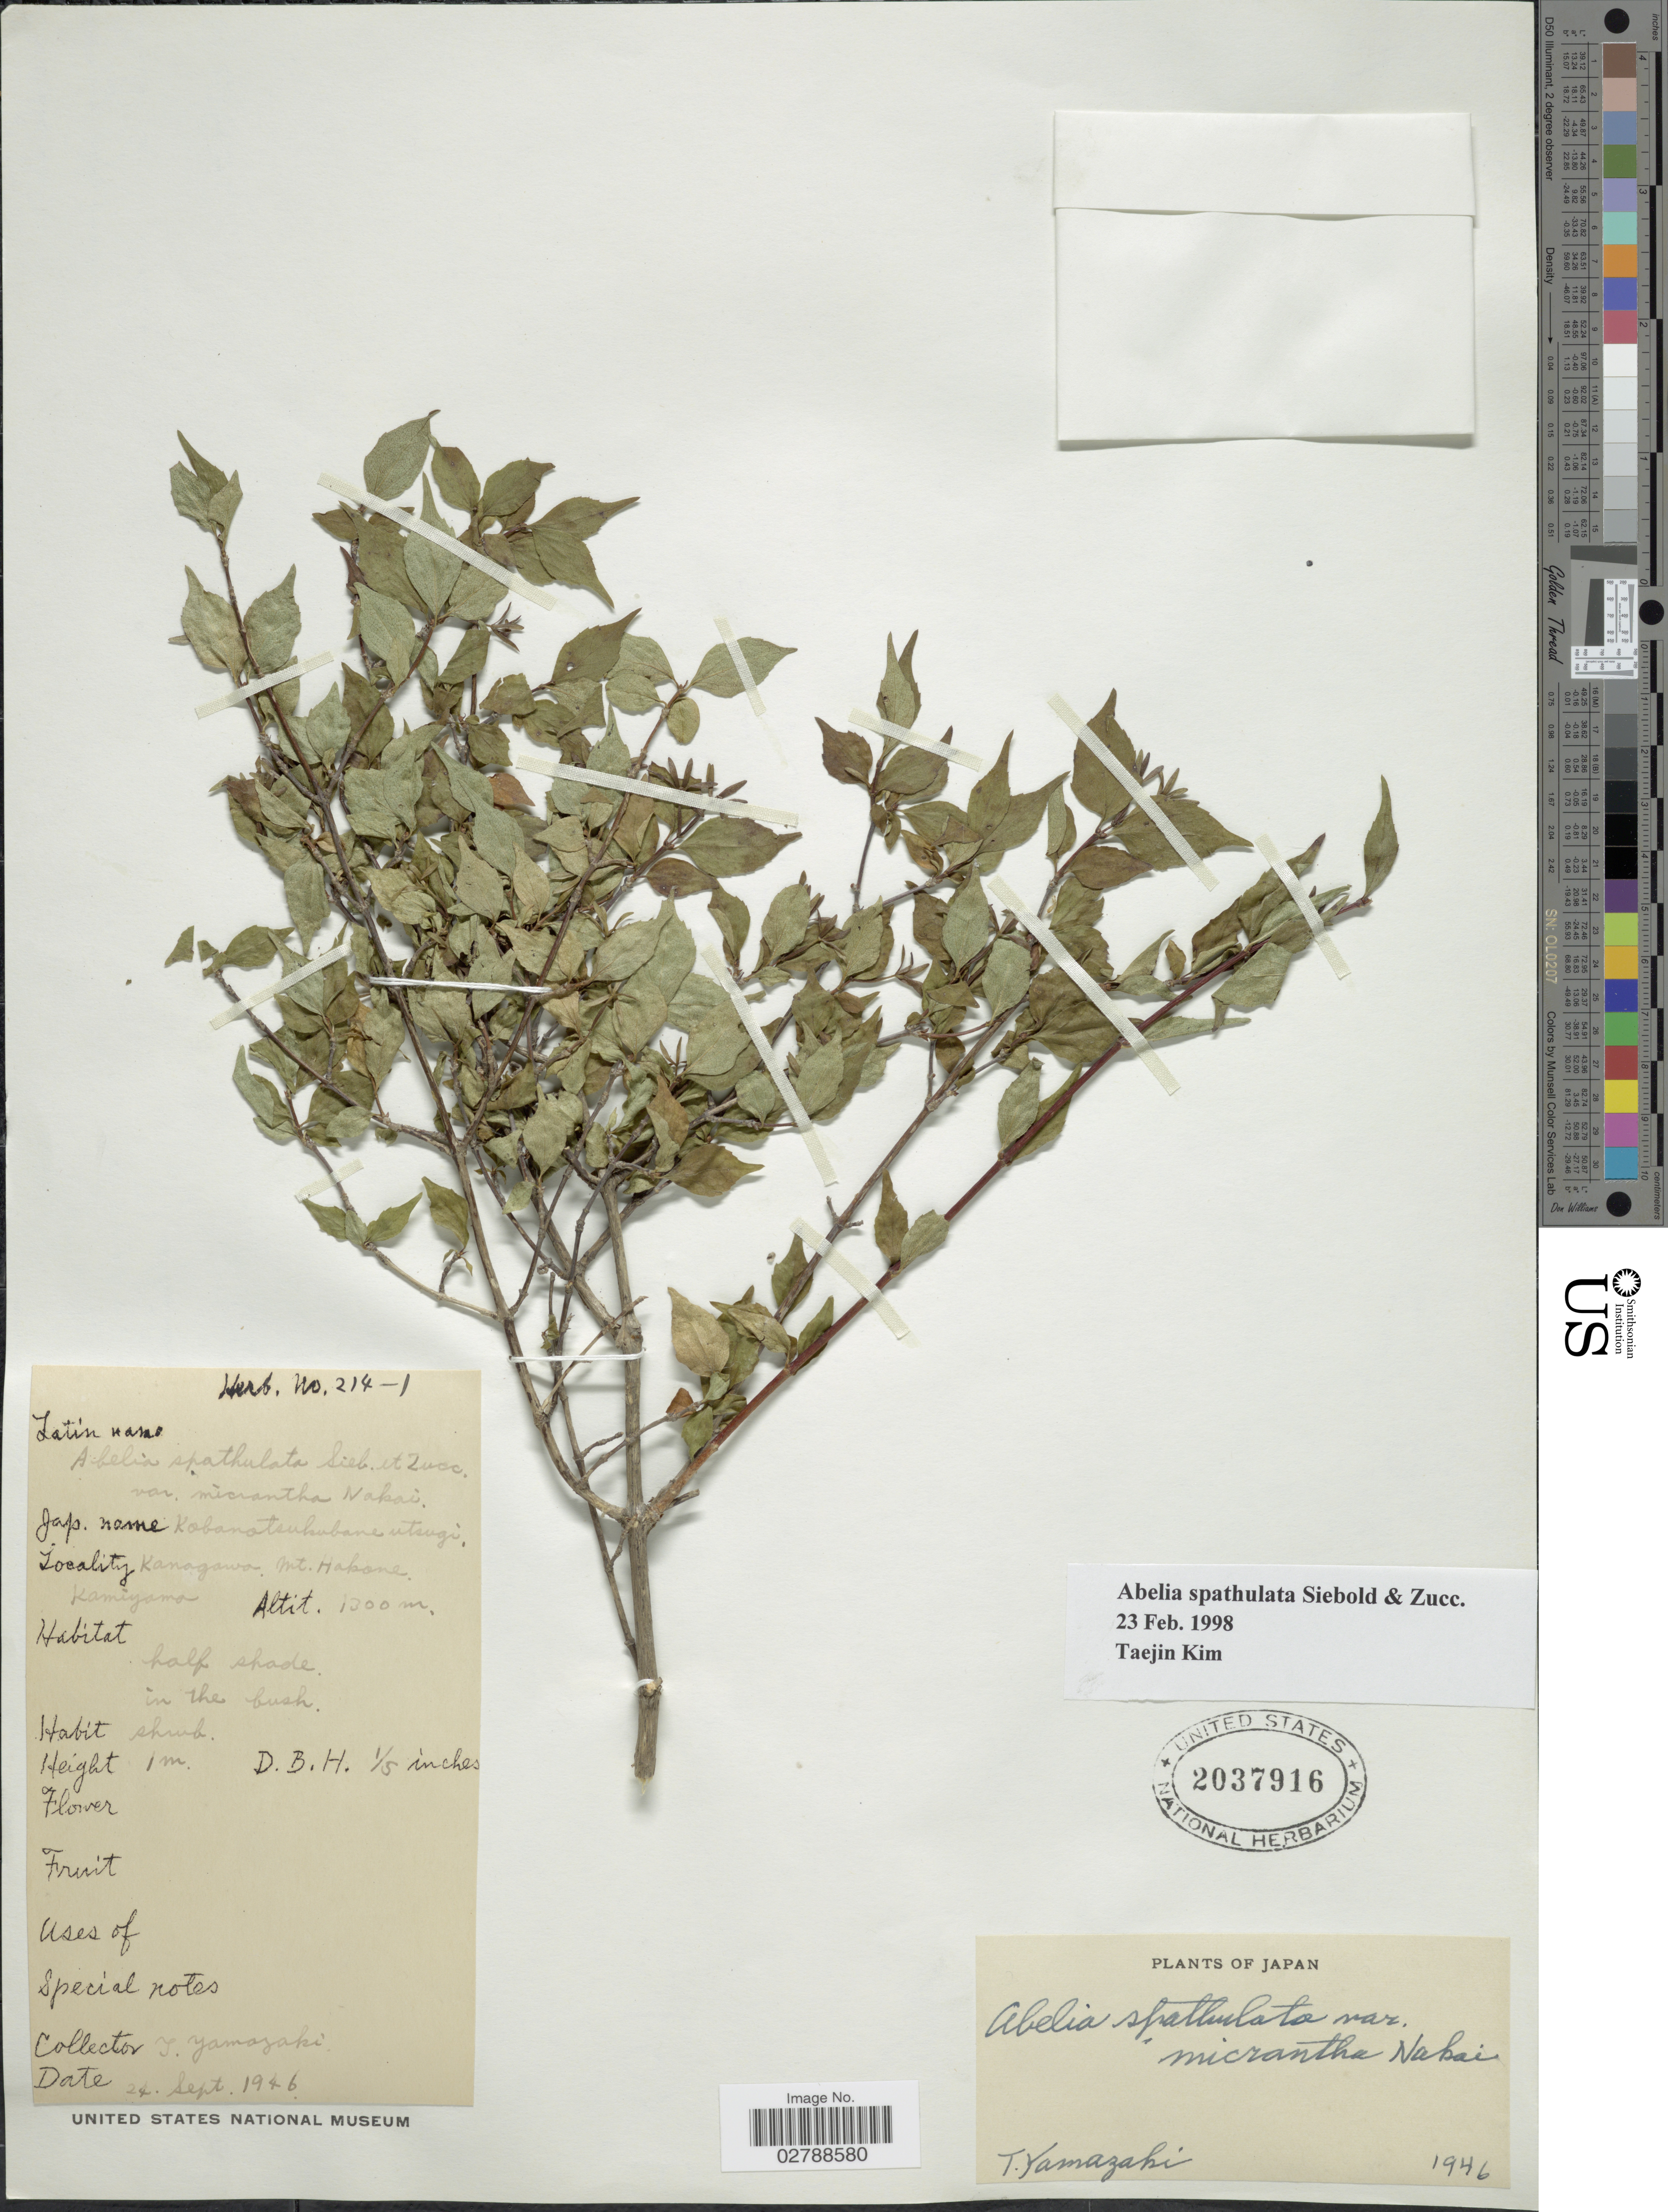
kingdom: Plantae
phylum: Tracheophyta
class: Magnoliopsida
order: Dipsacales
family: Caprifoliaceae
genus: Abelia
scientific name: Abelia spathulata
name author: Siebold & Zucc.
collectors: T. Yamazaki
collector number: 214-1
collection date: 1946-09-24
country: Japan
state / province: Kanagawa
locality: Mt. Hakone. Kamiyama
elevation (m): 1300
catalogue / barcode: US 2037916